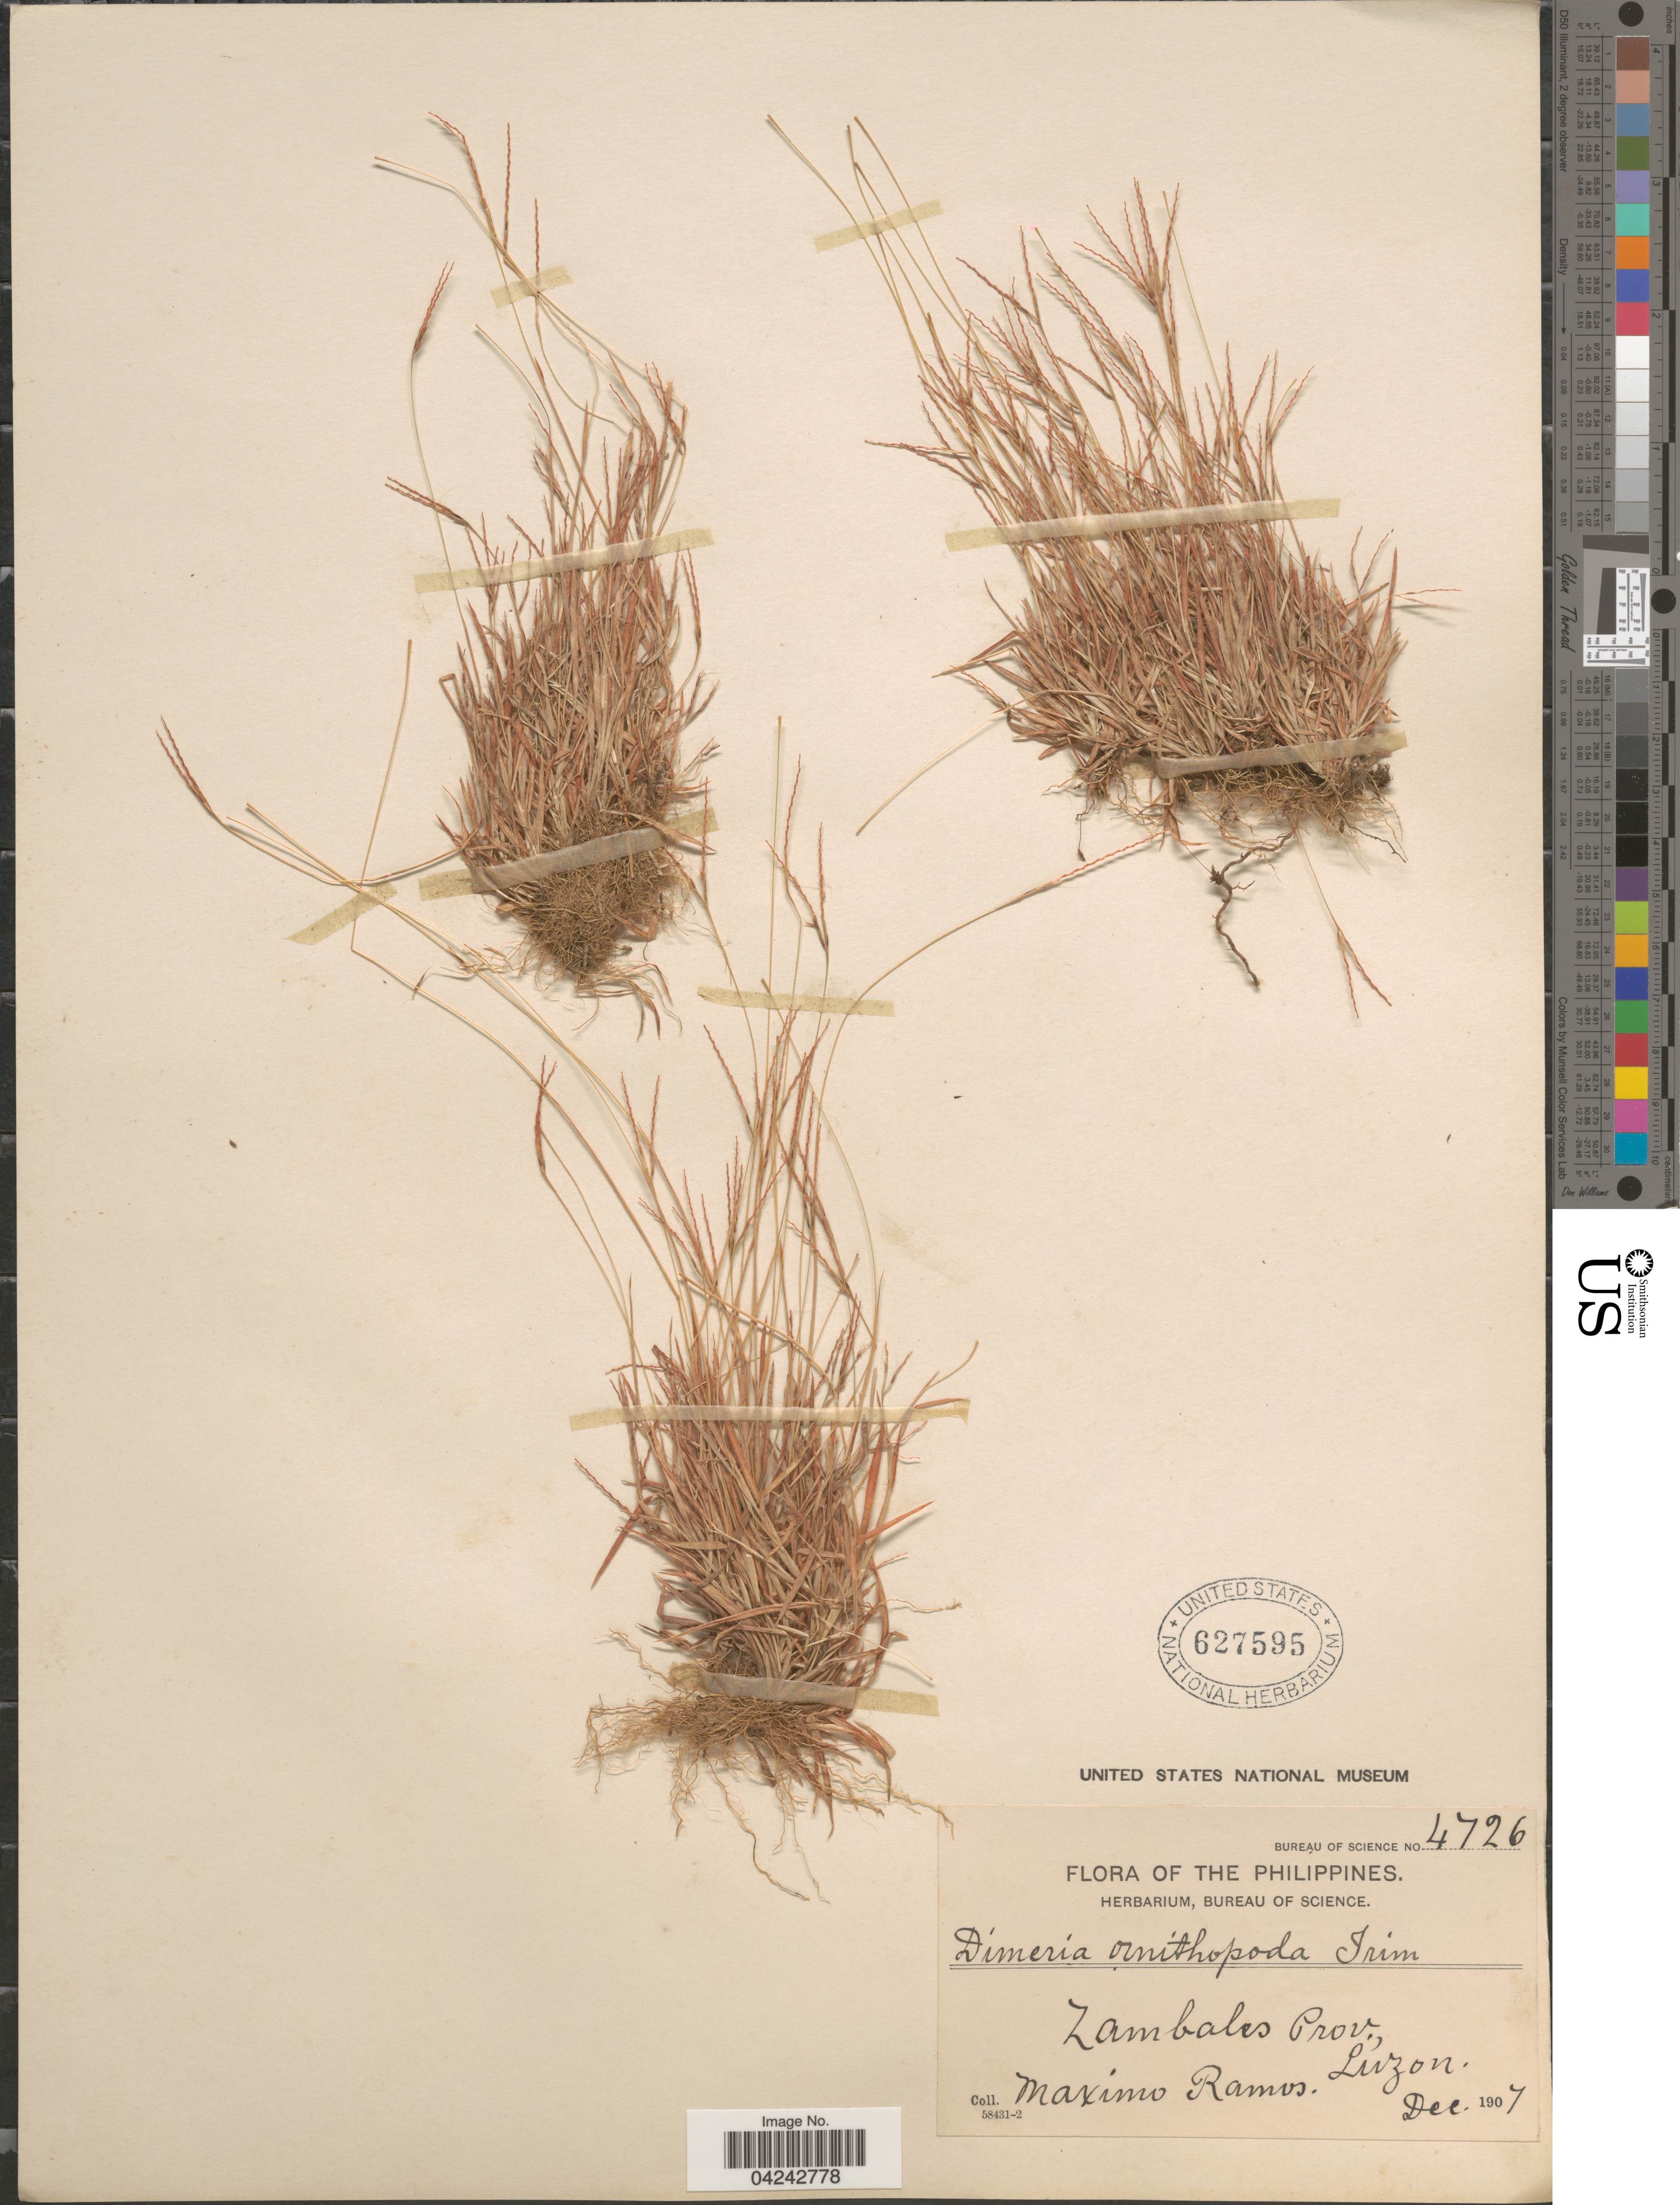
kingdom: Plantae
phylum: Tracheophyta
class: Liliopsida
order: Poales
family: Poaceae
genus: Dimeria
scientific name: Dimeria ornithopoda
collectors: M. Ramos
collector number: Bureau of Science 4726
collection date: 1907-12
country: Philippines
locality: Zambales Prov., Luzon.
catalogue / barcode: US 627595